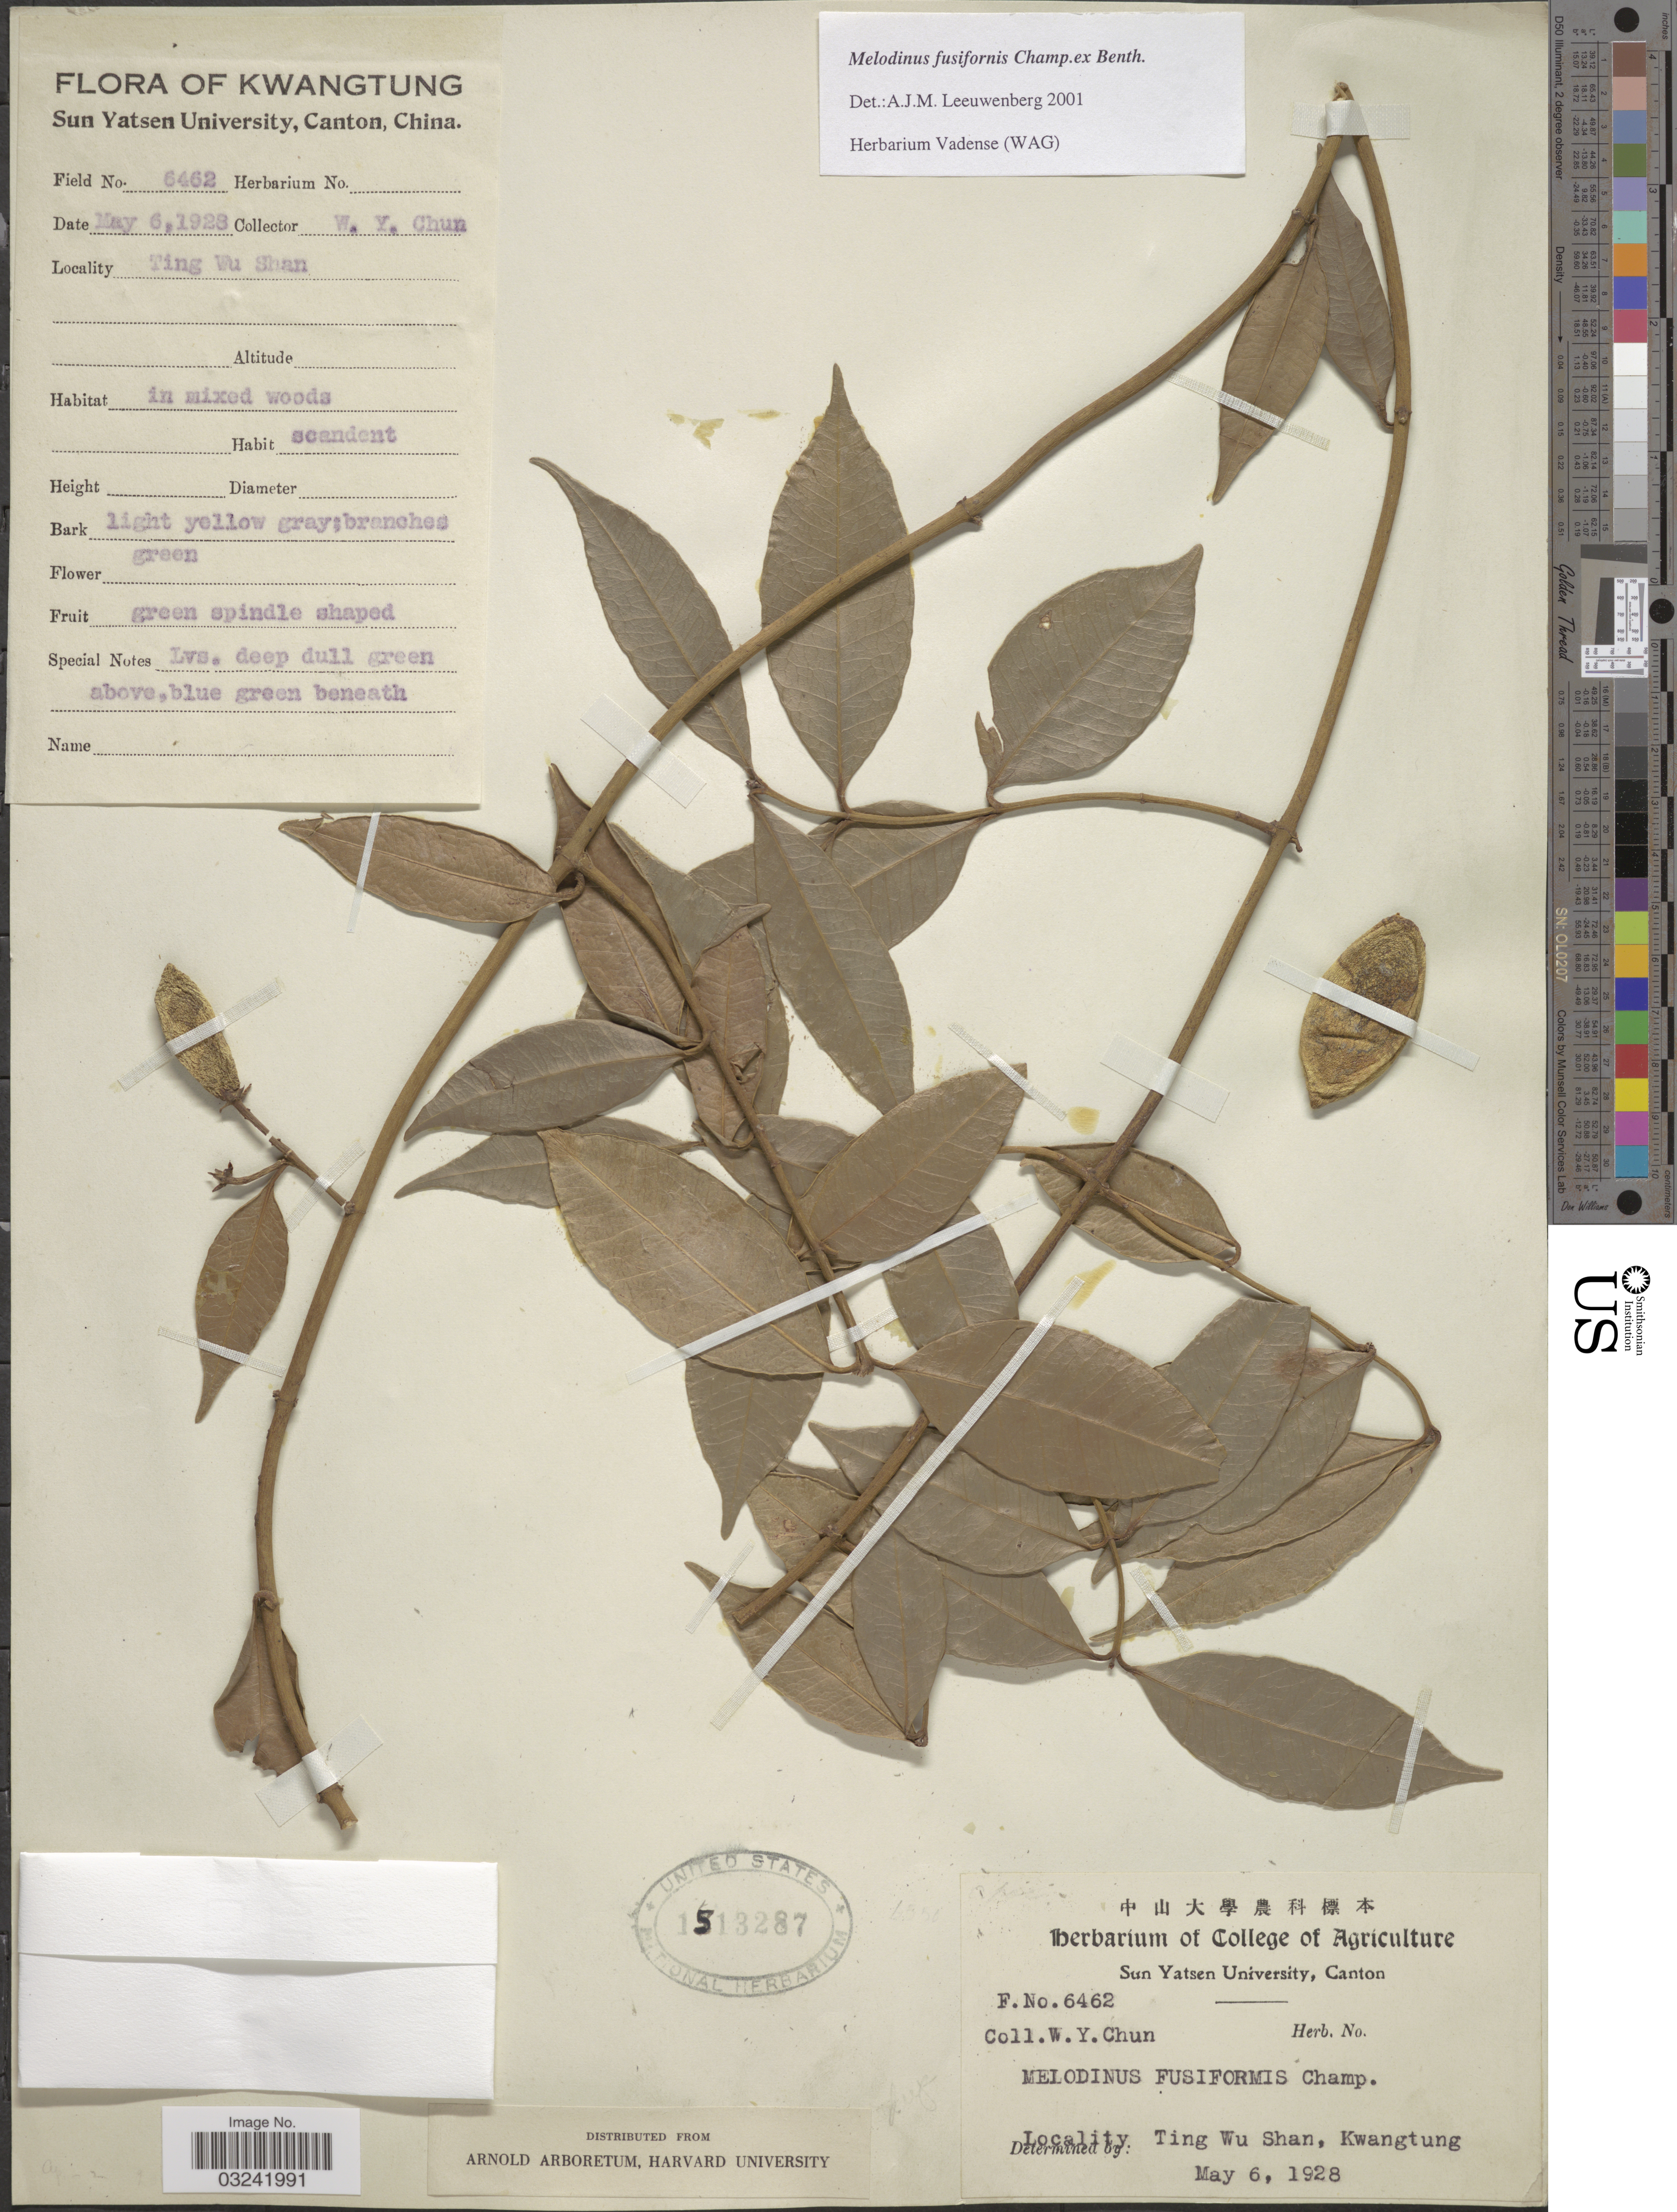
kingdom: Plantae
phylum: Tracheophyta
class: Magnoliopsida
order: Gentianales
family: Apocynaceae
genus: Melodinus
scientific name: Melodinus acutiflorus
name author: F. Muell.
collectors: W. Y. Chun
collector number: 6462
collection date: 1928-05-06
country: China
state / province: Guangdong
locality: Ting Wu Shan, Kwangtung.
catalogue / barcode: US 1513287